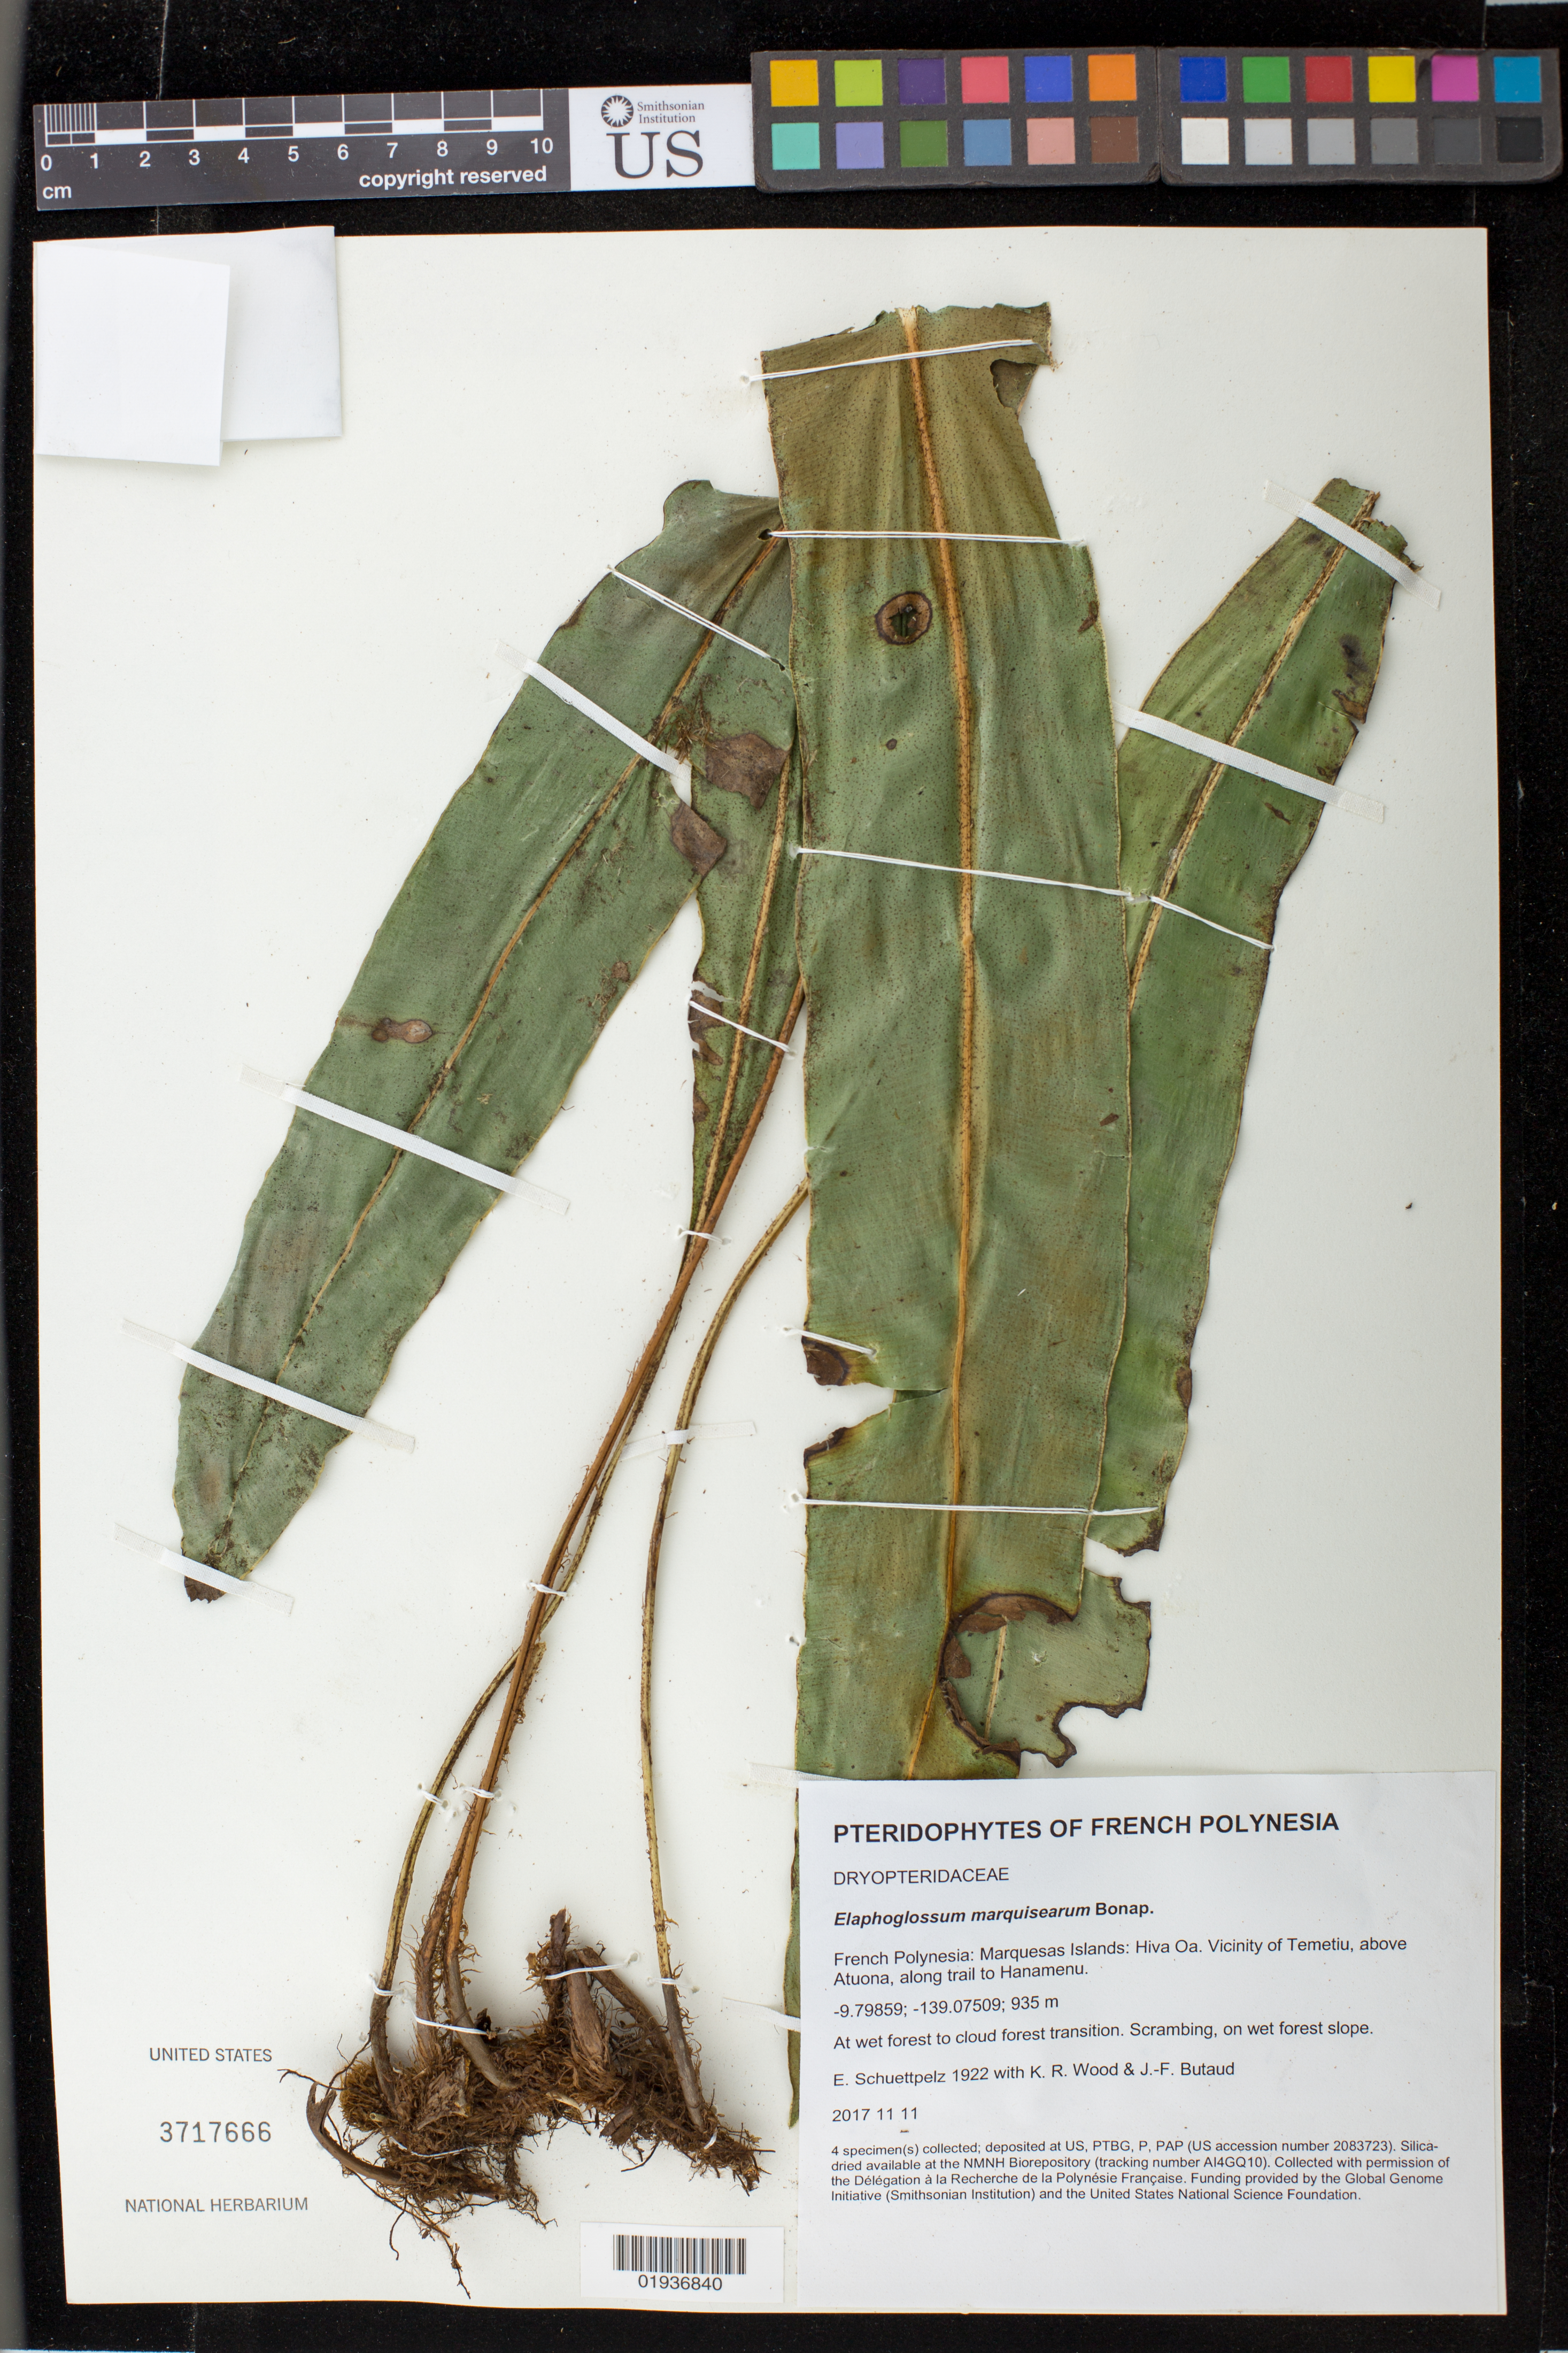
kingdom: Plantae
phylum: Tracheophyta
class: Polypodiopsida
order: Polypodiales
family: Dryopteridaceae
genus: Elaphoglossum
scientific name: Elaphoglossum marquisearum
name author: Bonap.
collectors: E. Schuettpelz, K. R. Wood & J. -F. Butaud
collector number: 1922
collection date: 2017-11-11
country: French Polynesia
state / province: Marquesas Islands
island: Hiva Oa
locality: Vicinity of Temetiu, above Atuona, along trail to Hanamenu.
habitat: At wet forest to cloud forest transition.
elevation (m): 935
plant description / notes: Collected with permission of the Délégation à la Recherche de la Polynésie Française. Funding provided by the Global Genome Initiative (Smithsonian Institution) and the United States National Science Foundation. Silica dried tissue stored at AI4GQ10 in the NMNH Biorepository, Smithsonian Institution.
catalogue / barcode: US 3717666